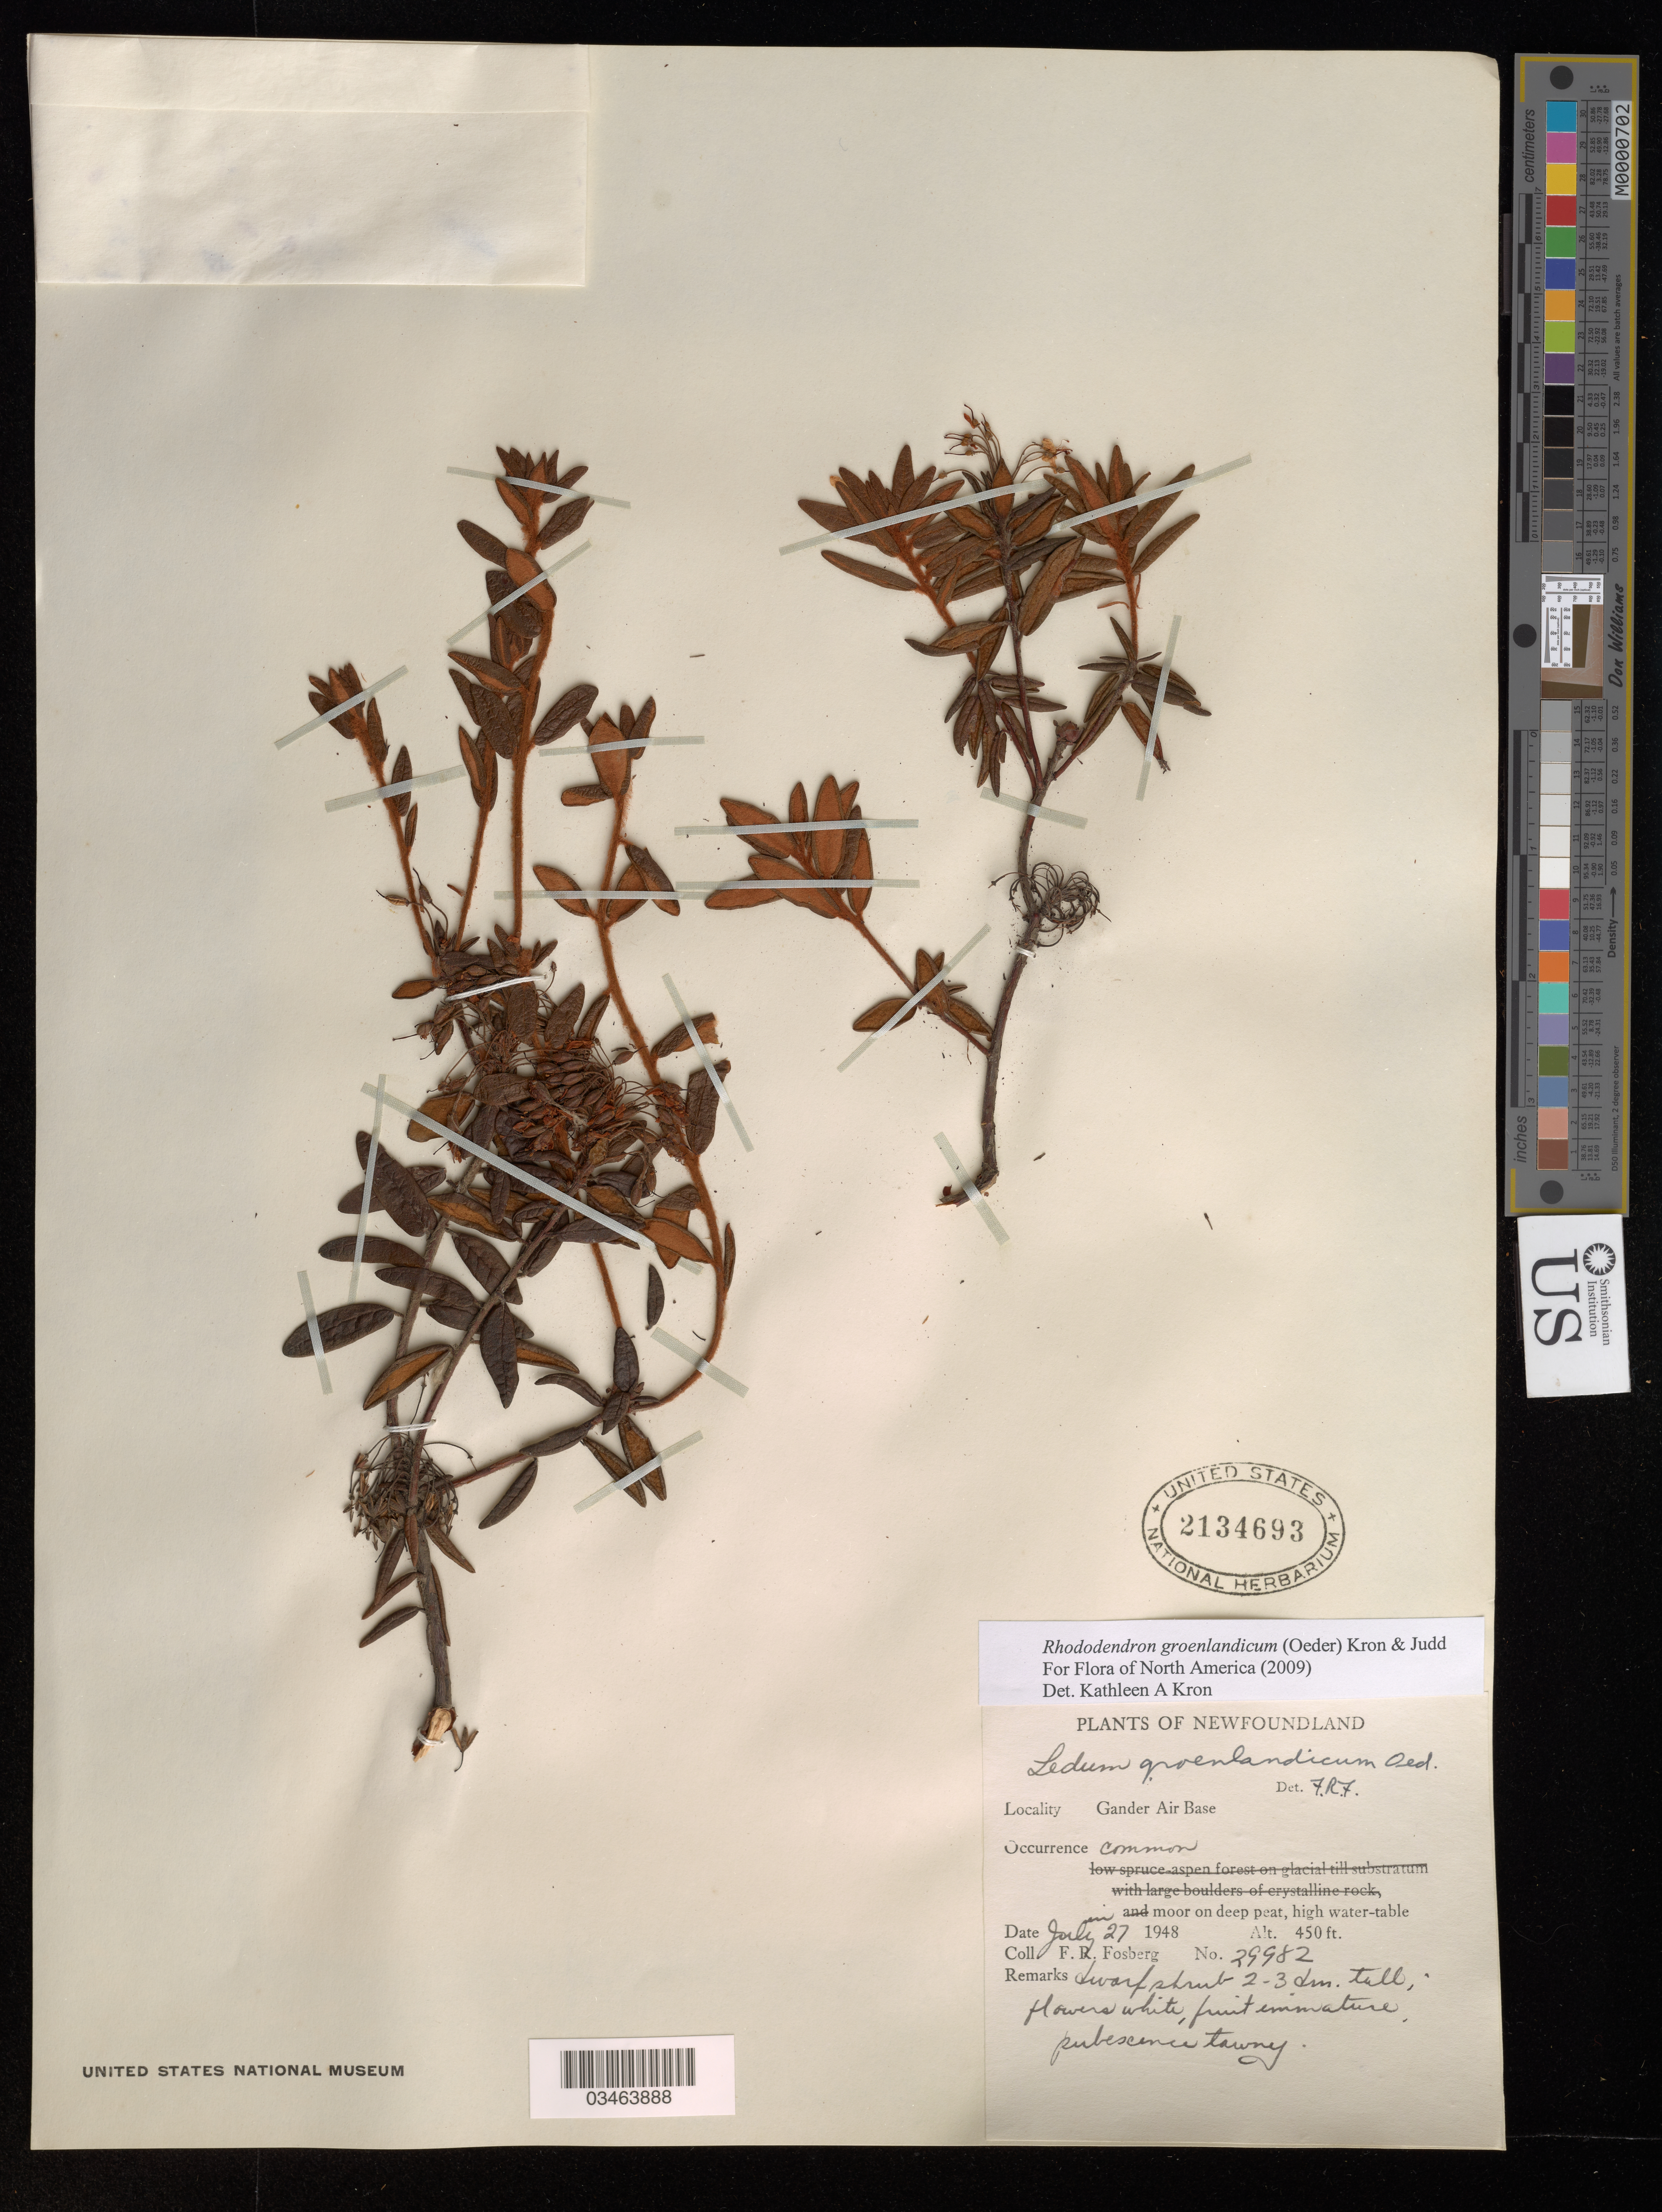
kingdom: Plantae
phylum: Tracheophyta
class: Magnoliopsida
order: Ericales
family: Ericaceae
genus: Rhododendron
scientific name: Rhododendron groenlandicum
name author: (Oeder) Kron & Judd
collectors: F. R. Fosberg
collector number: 29982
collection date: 1948-07-27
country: Canada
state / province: Newfoundland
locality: Gander Air Base.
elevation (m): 137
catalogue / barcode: US 2134693